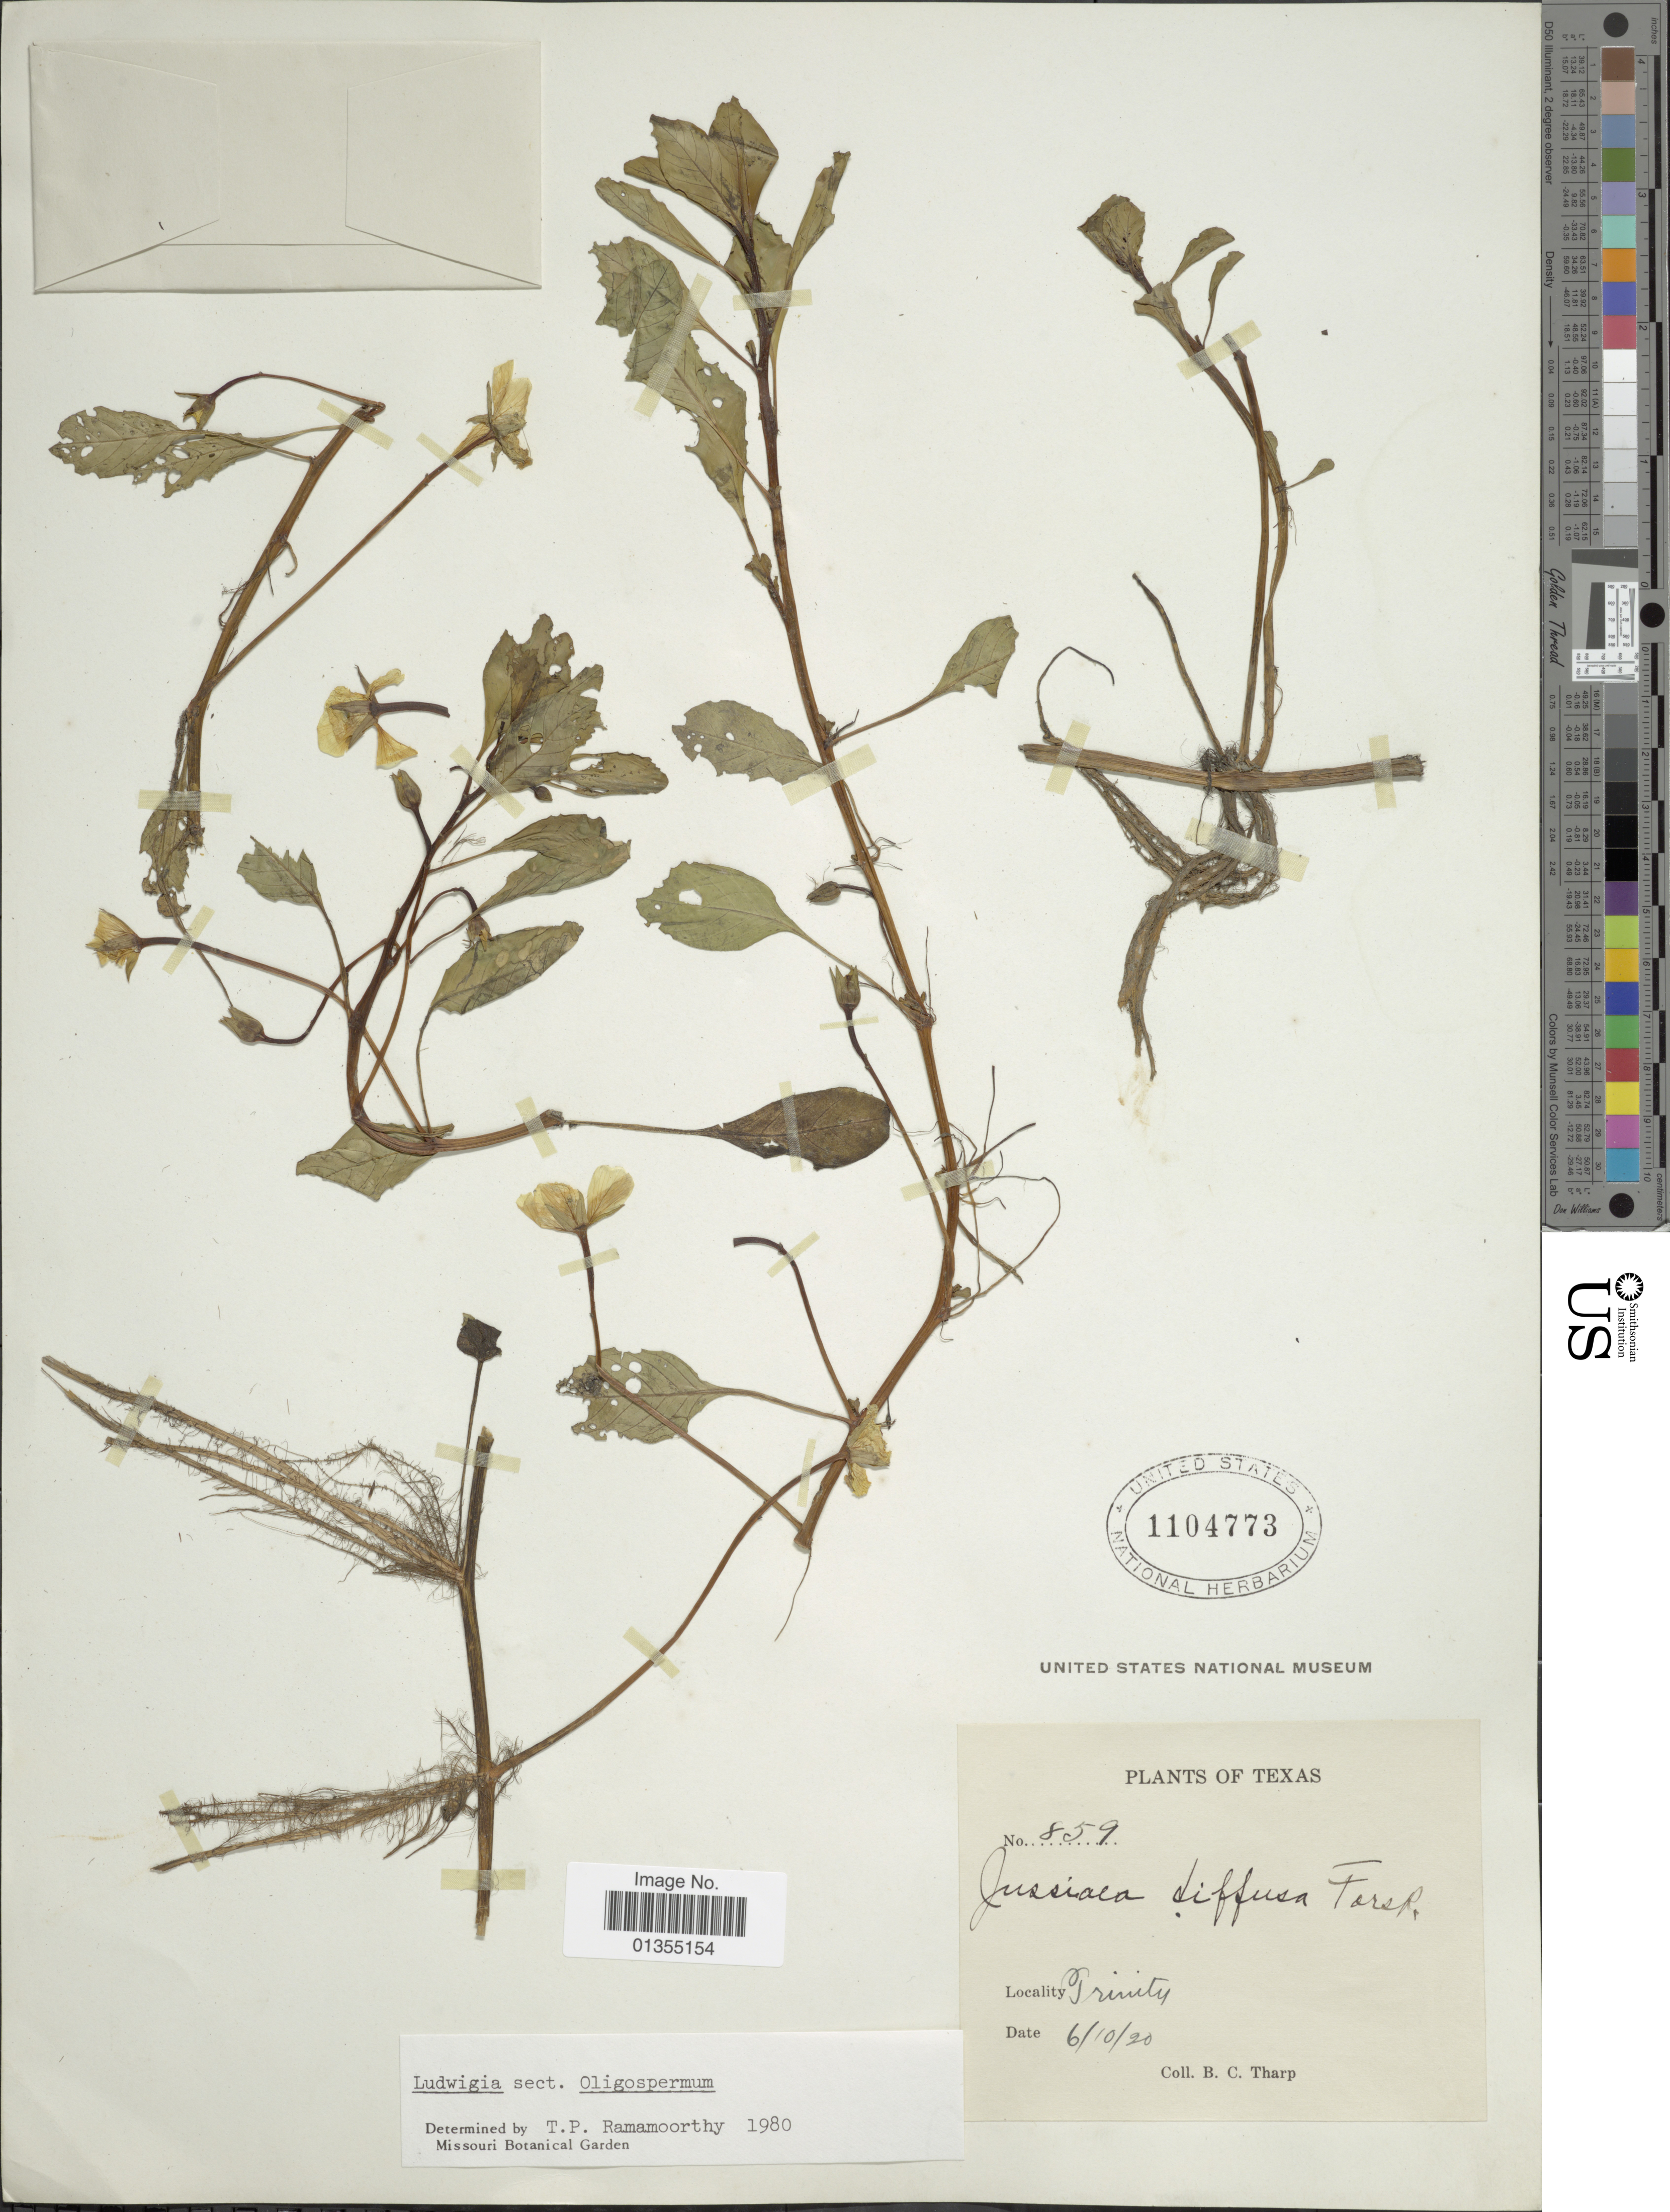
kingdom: Plantae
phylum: Tracheophyta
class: Magnoliopsida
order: Myrtales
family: Onagraceae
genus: Ludwigia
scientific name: Ludwigia stolonifera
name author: (Guill. & Perr.) P.H. Raven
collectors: B. C. Tharp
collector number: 859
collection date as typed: Transcribed d/m/y: 6/10/20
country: United States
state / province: Texas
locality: Trinity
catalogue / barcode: US 1104773